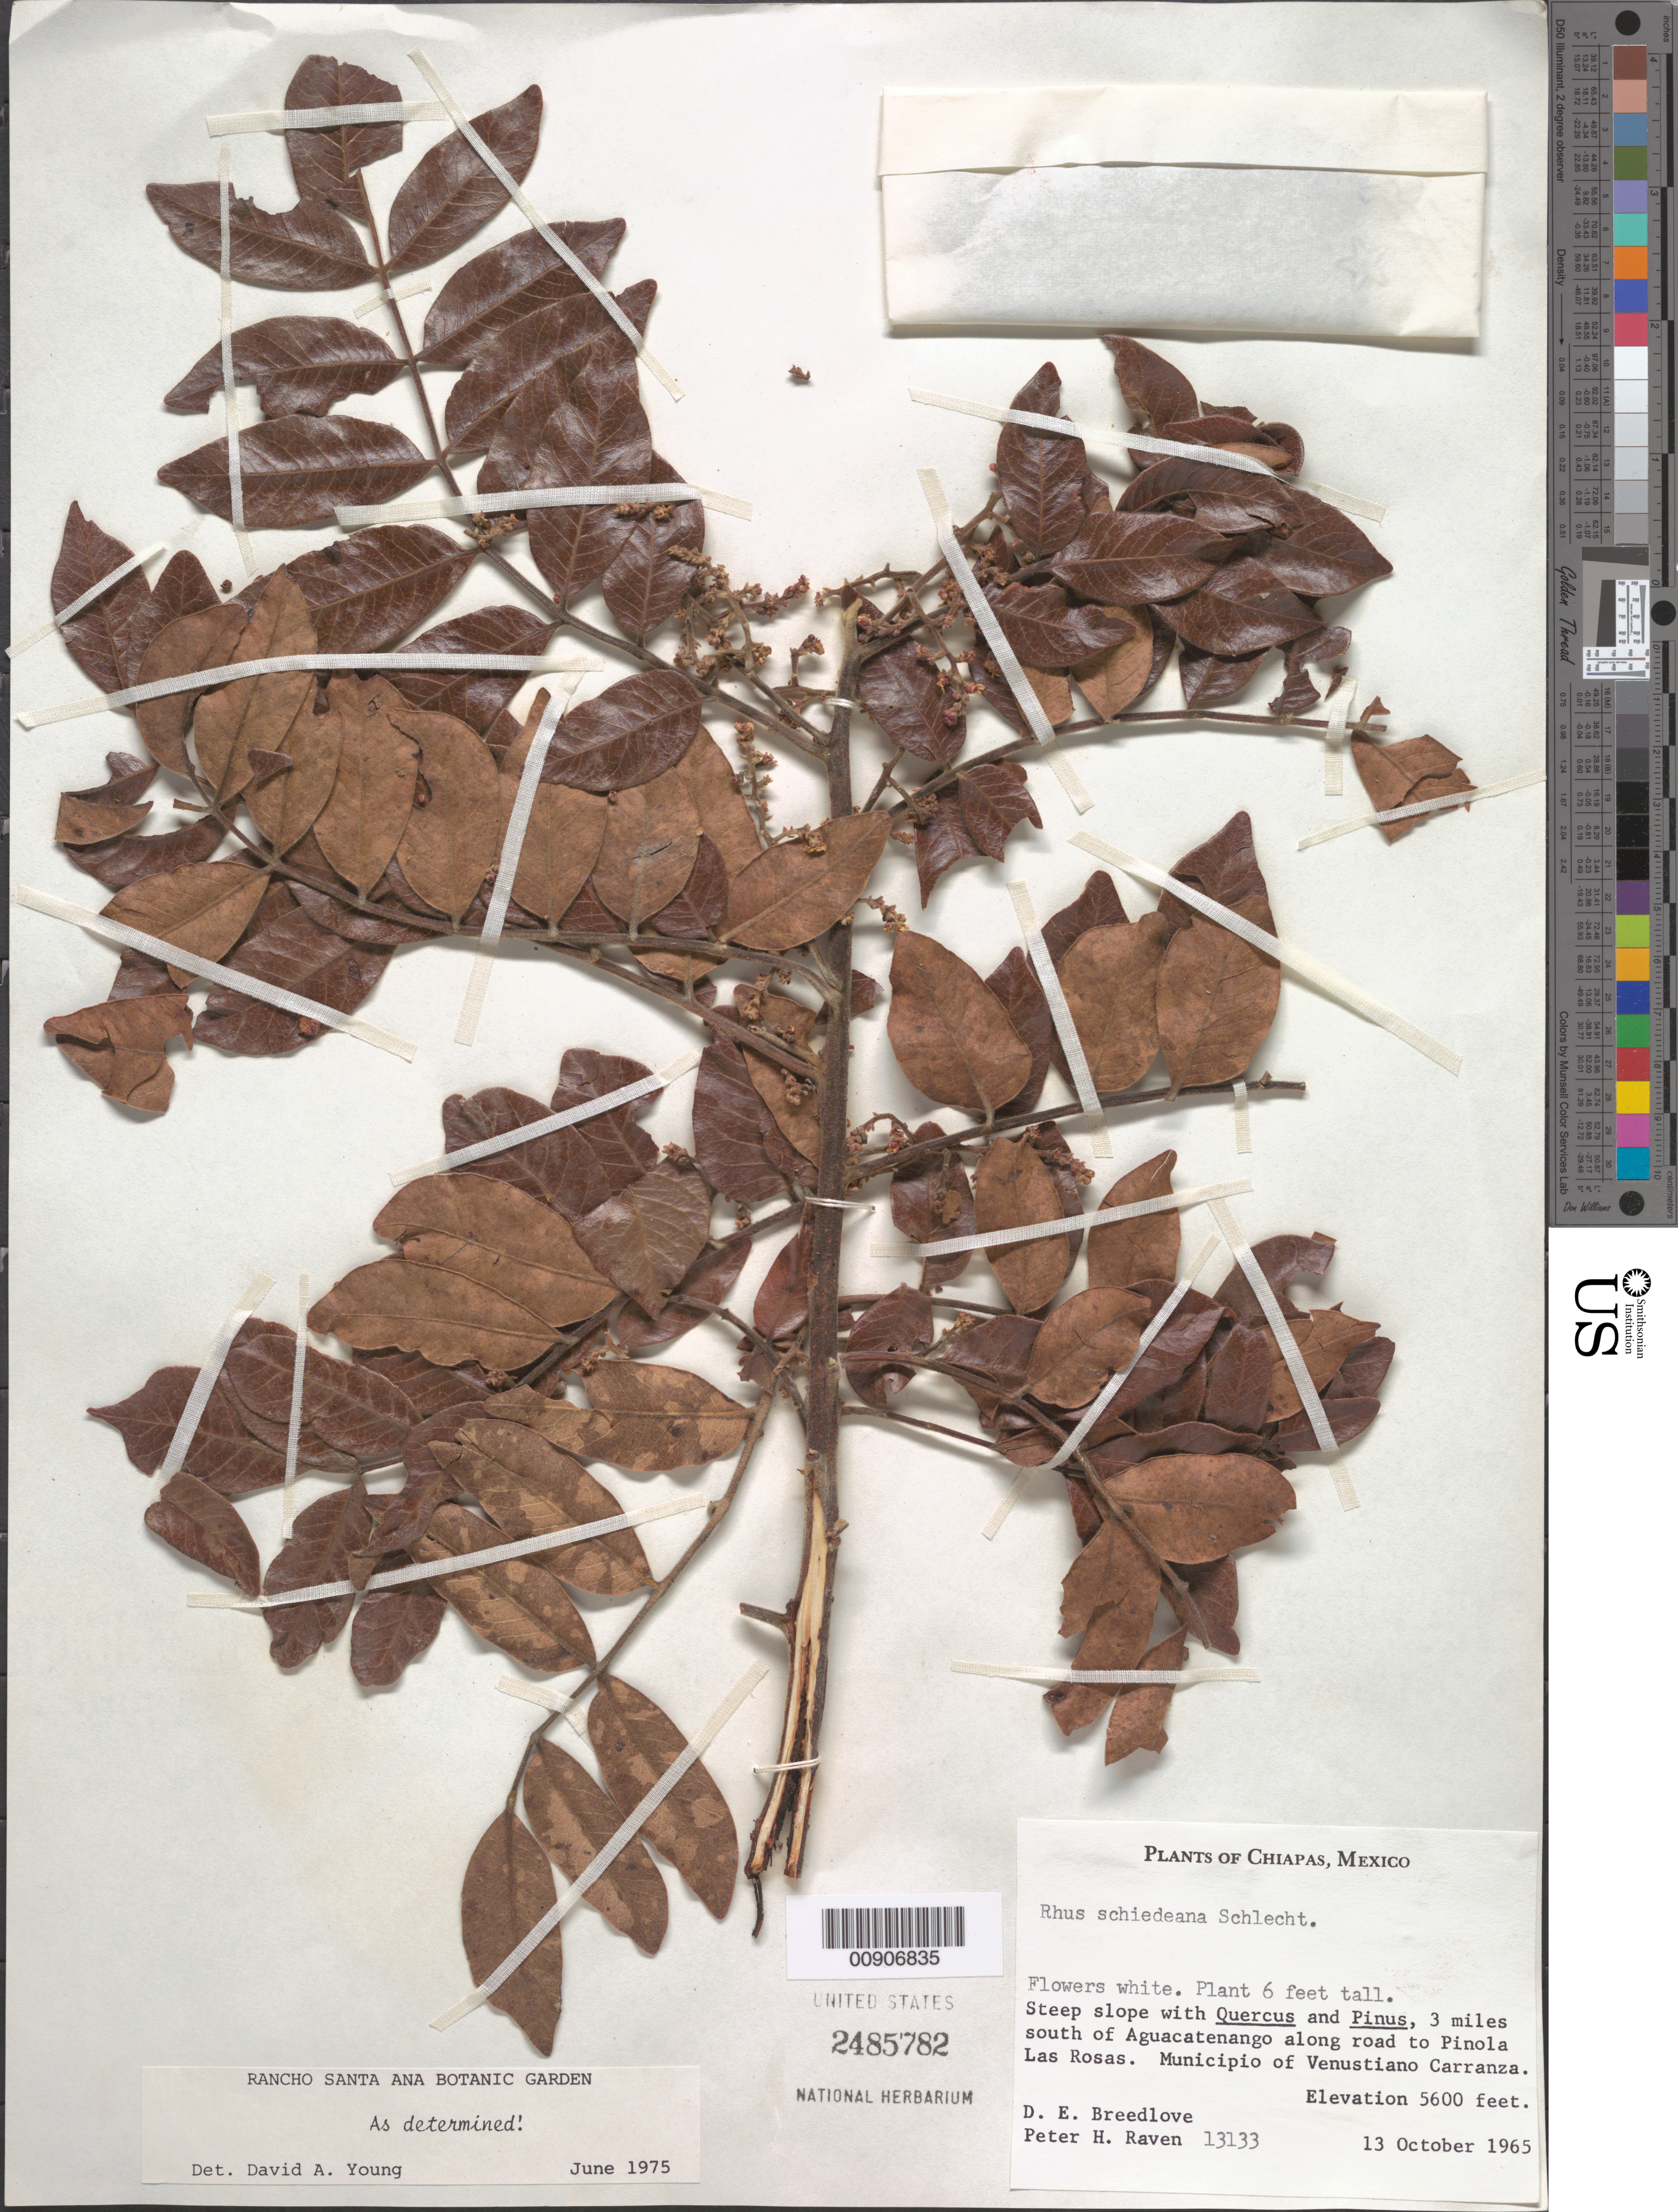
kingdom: Plantae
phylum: Tracheophyta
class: Magnoliopsida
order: Sapindales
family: Anacardiaceae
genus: Rhus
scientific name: Rhus schiedeana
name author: Schltdl.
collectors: D. E. Breedlove & P. H. Raven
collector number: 13133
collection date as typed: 13 Oct 1965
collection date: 1965-10-13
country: Mexico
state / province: Chiapas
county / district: Venustiano Carranza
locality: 3 miles south of Aguacatenango along road to Pinola Las Rosas. Municipio of Venustiano Carranza, Chiapas.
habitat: Steep slope with Quercus and Pinus.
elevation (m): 1707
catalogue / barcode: US 2485782